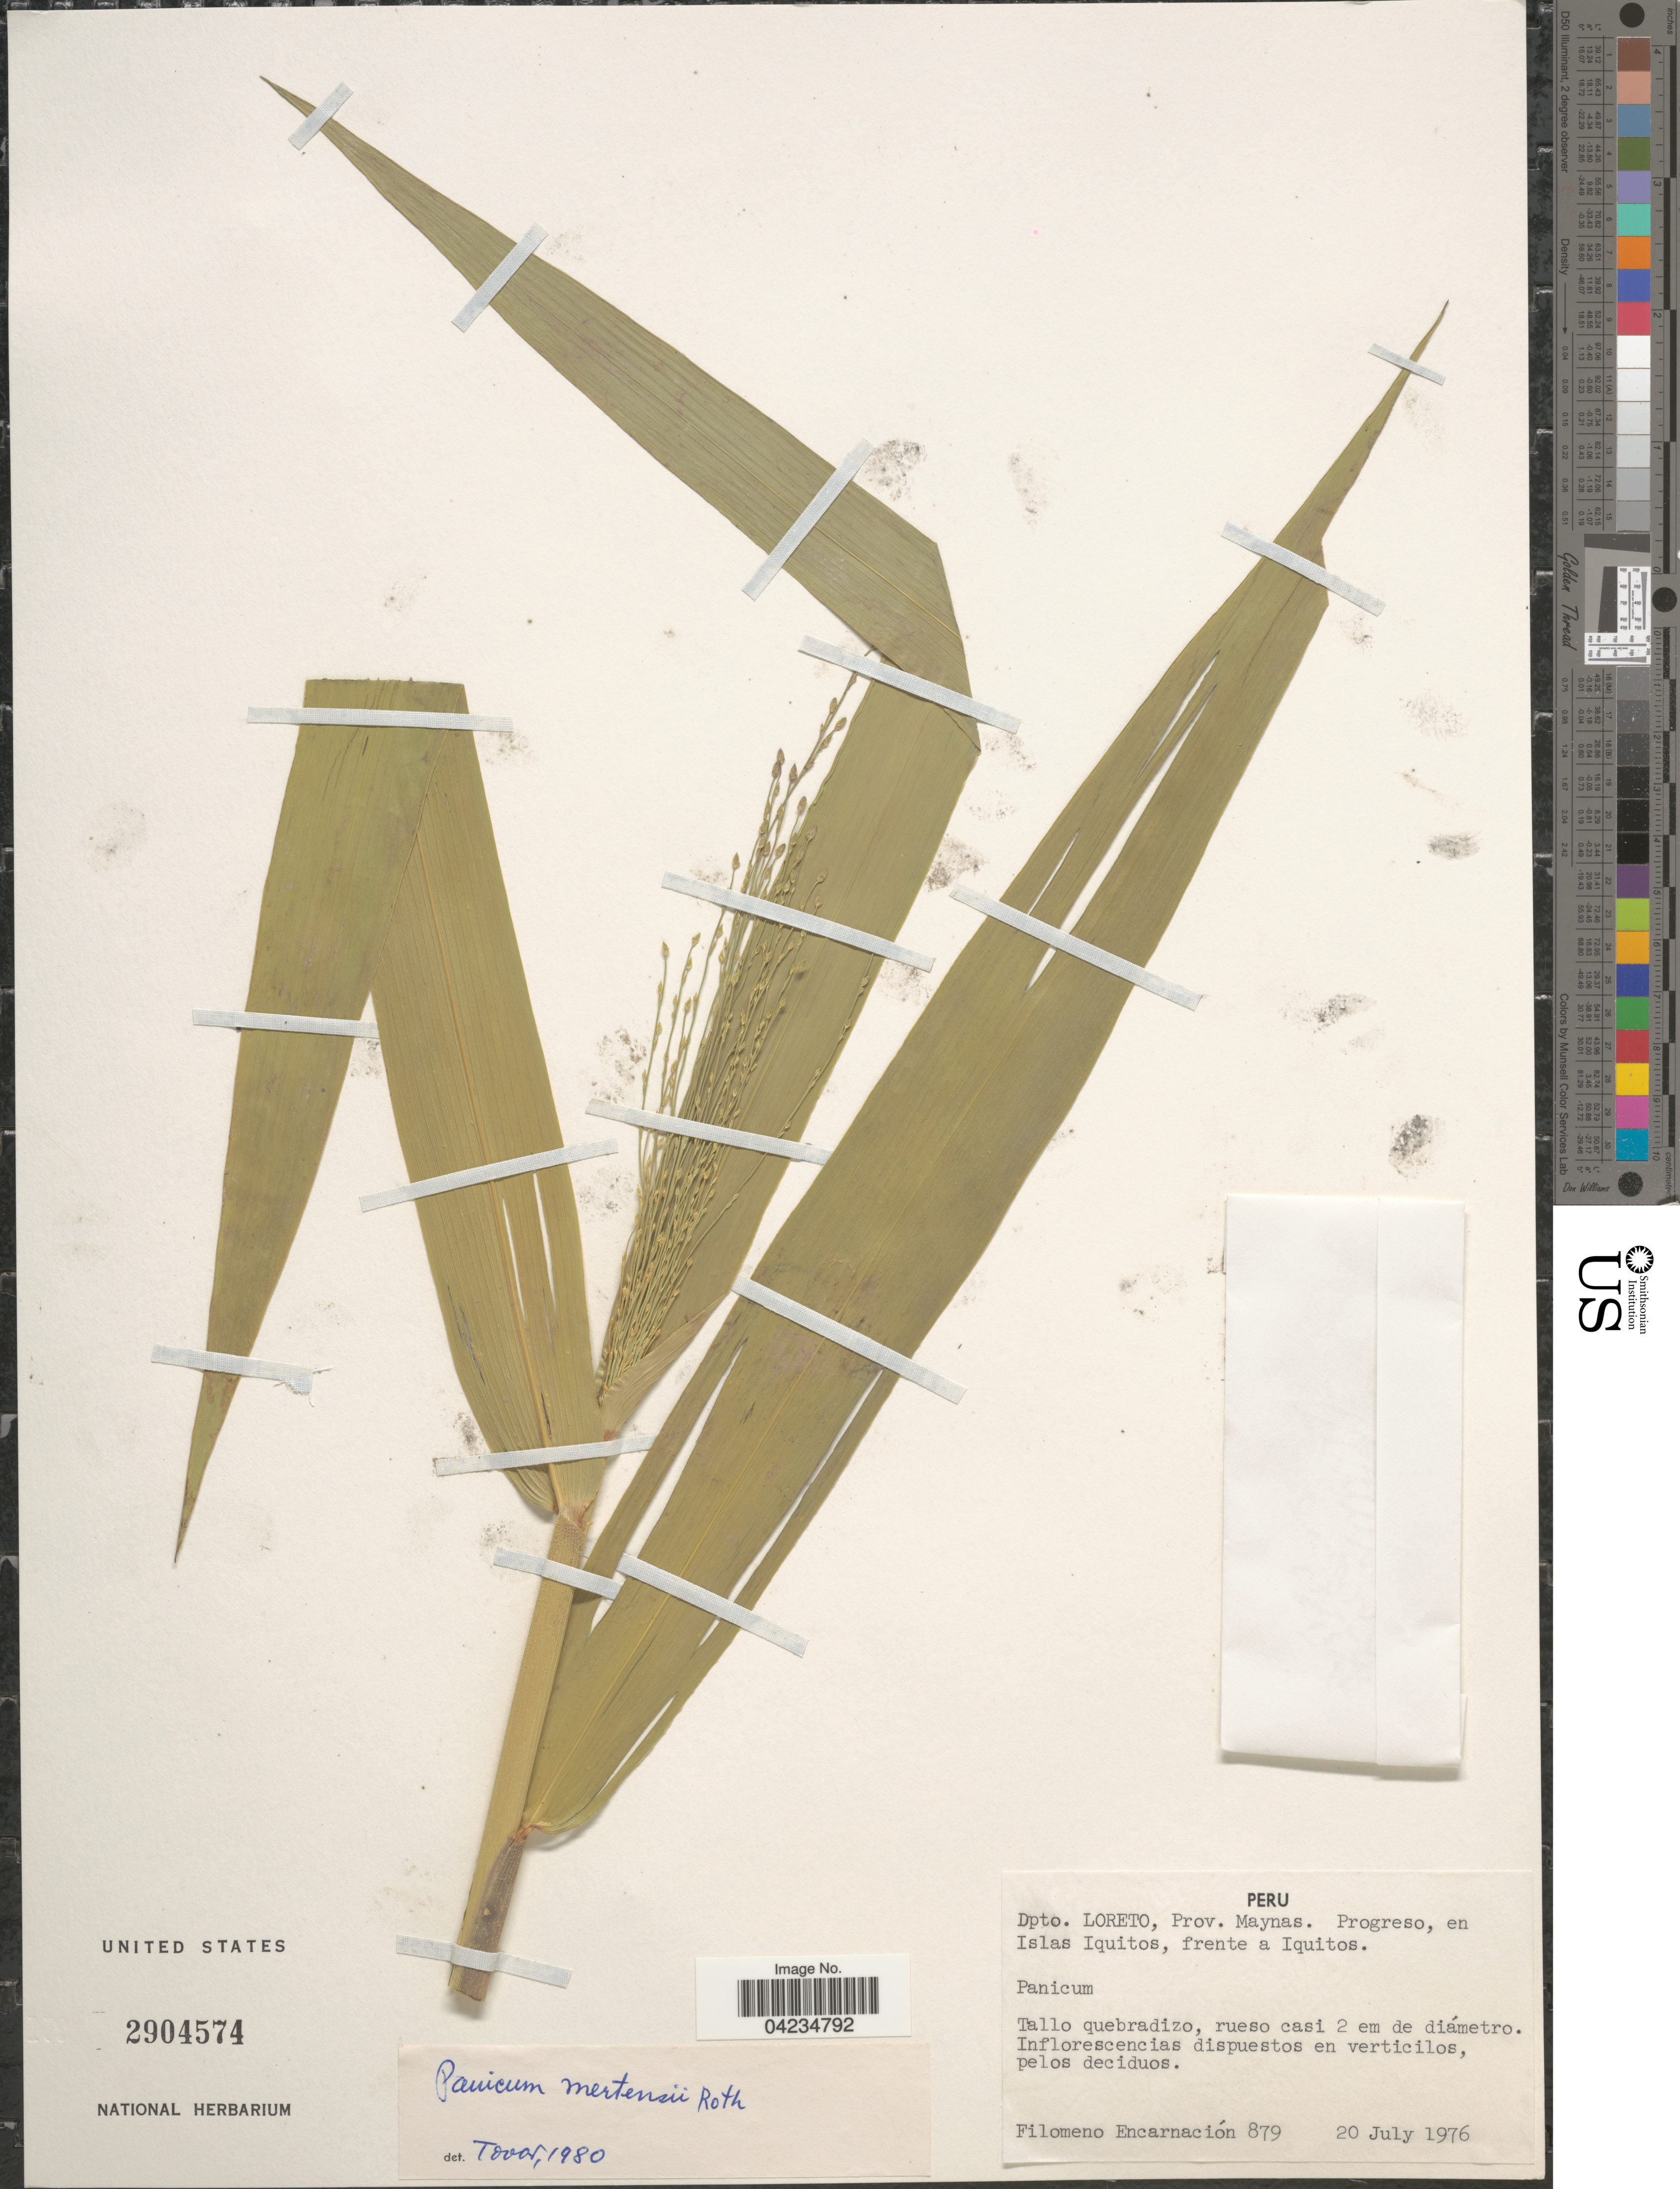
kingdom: Plantae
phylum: Tracheophyta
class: Liliopsida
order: Poales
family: Poaceae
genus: Stephostachys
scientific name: Stephostachys mertensii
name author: (Roth) Zuloaga & Marrone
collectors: F. Encarnación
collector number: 879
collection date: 1976-07-20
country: Peru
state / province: Loreto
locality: Dpto. Loreto, Prov. Maynas. Progreso, en Islas Iquitos, frente a Iquitos.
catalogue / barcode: US 2904574